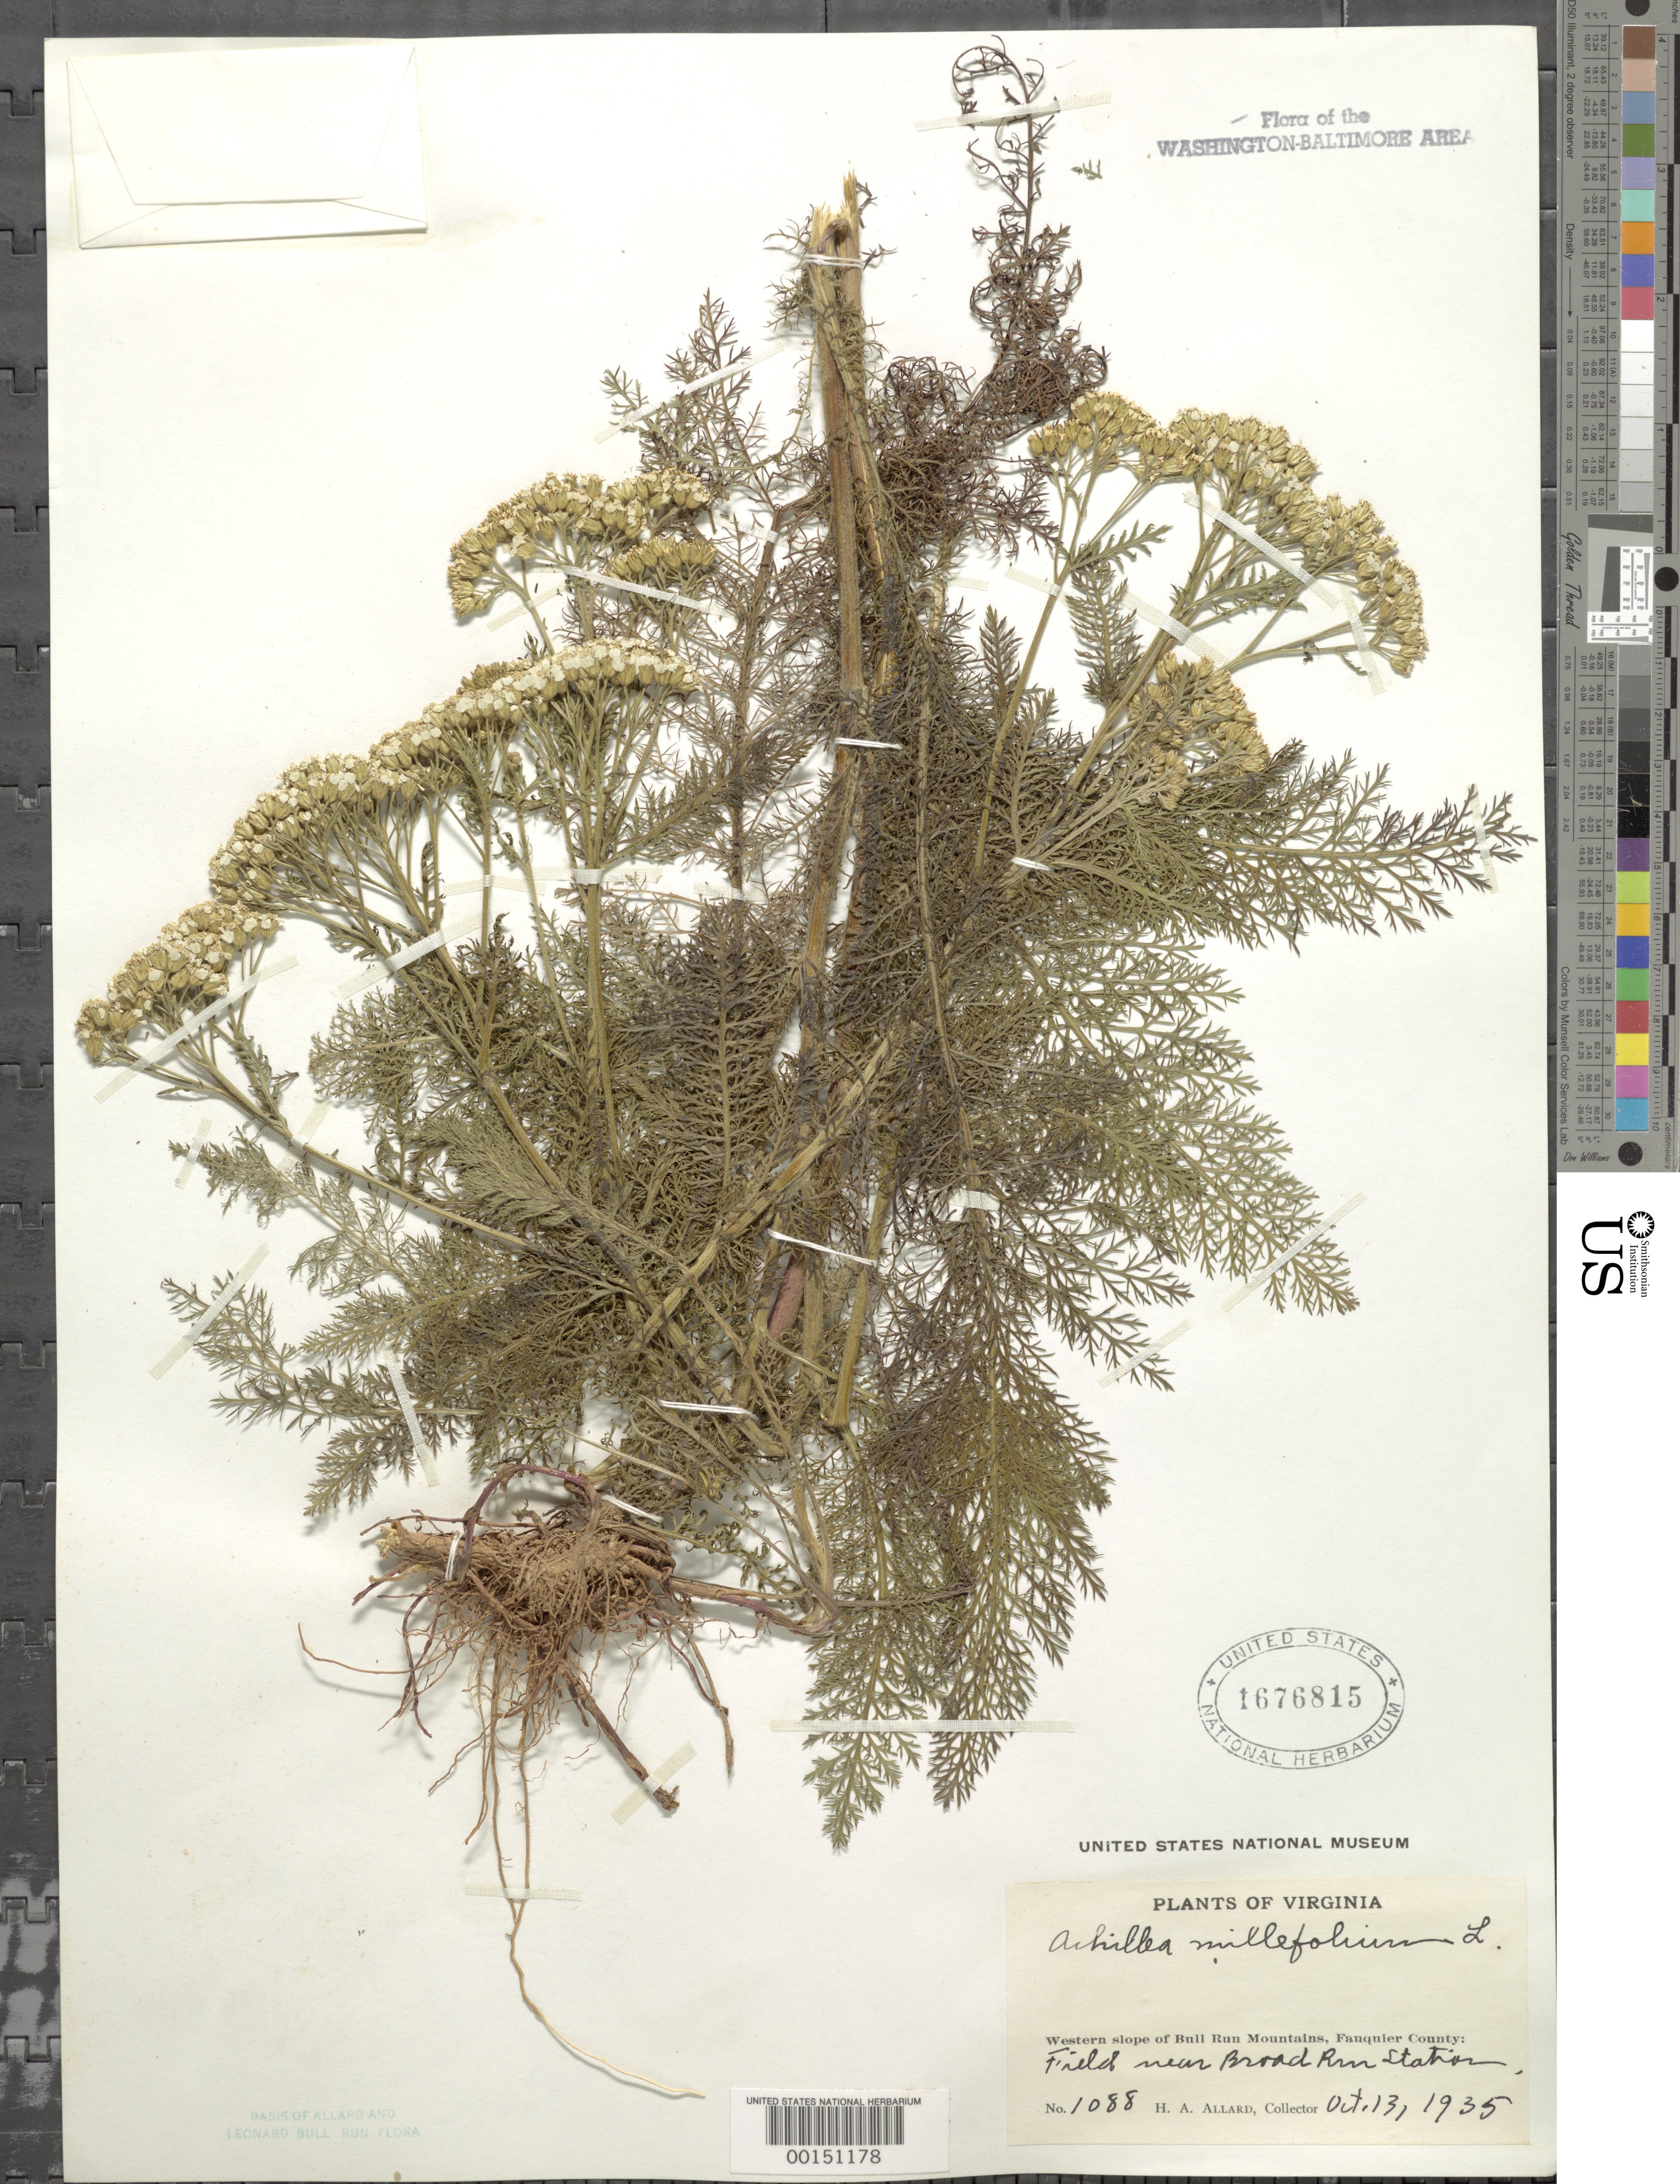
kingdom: Plantae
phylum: Tracheophyta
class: Magnoliopsida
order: Asterales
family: Asteraceae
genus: Achillea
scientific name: Achillea millefolium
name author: L.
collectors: H. A. Allard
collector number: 1088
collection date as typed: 13 Oct 1935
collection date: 1935-10-13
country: United States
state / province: Virginia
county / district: Fauquier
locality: Near Broad Run Station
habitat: Field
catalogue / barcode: US 1676815